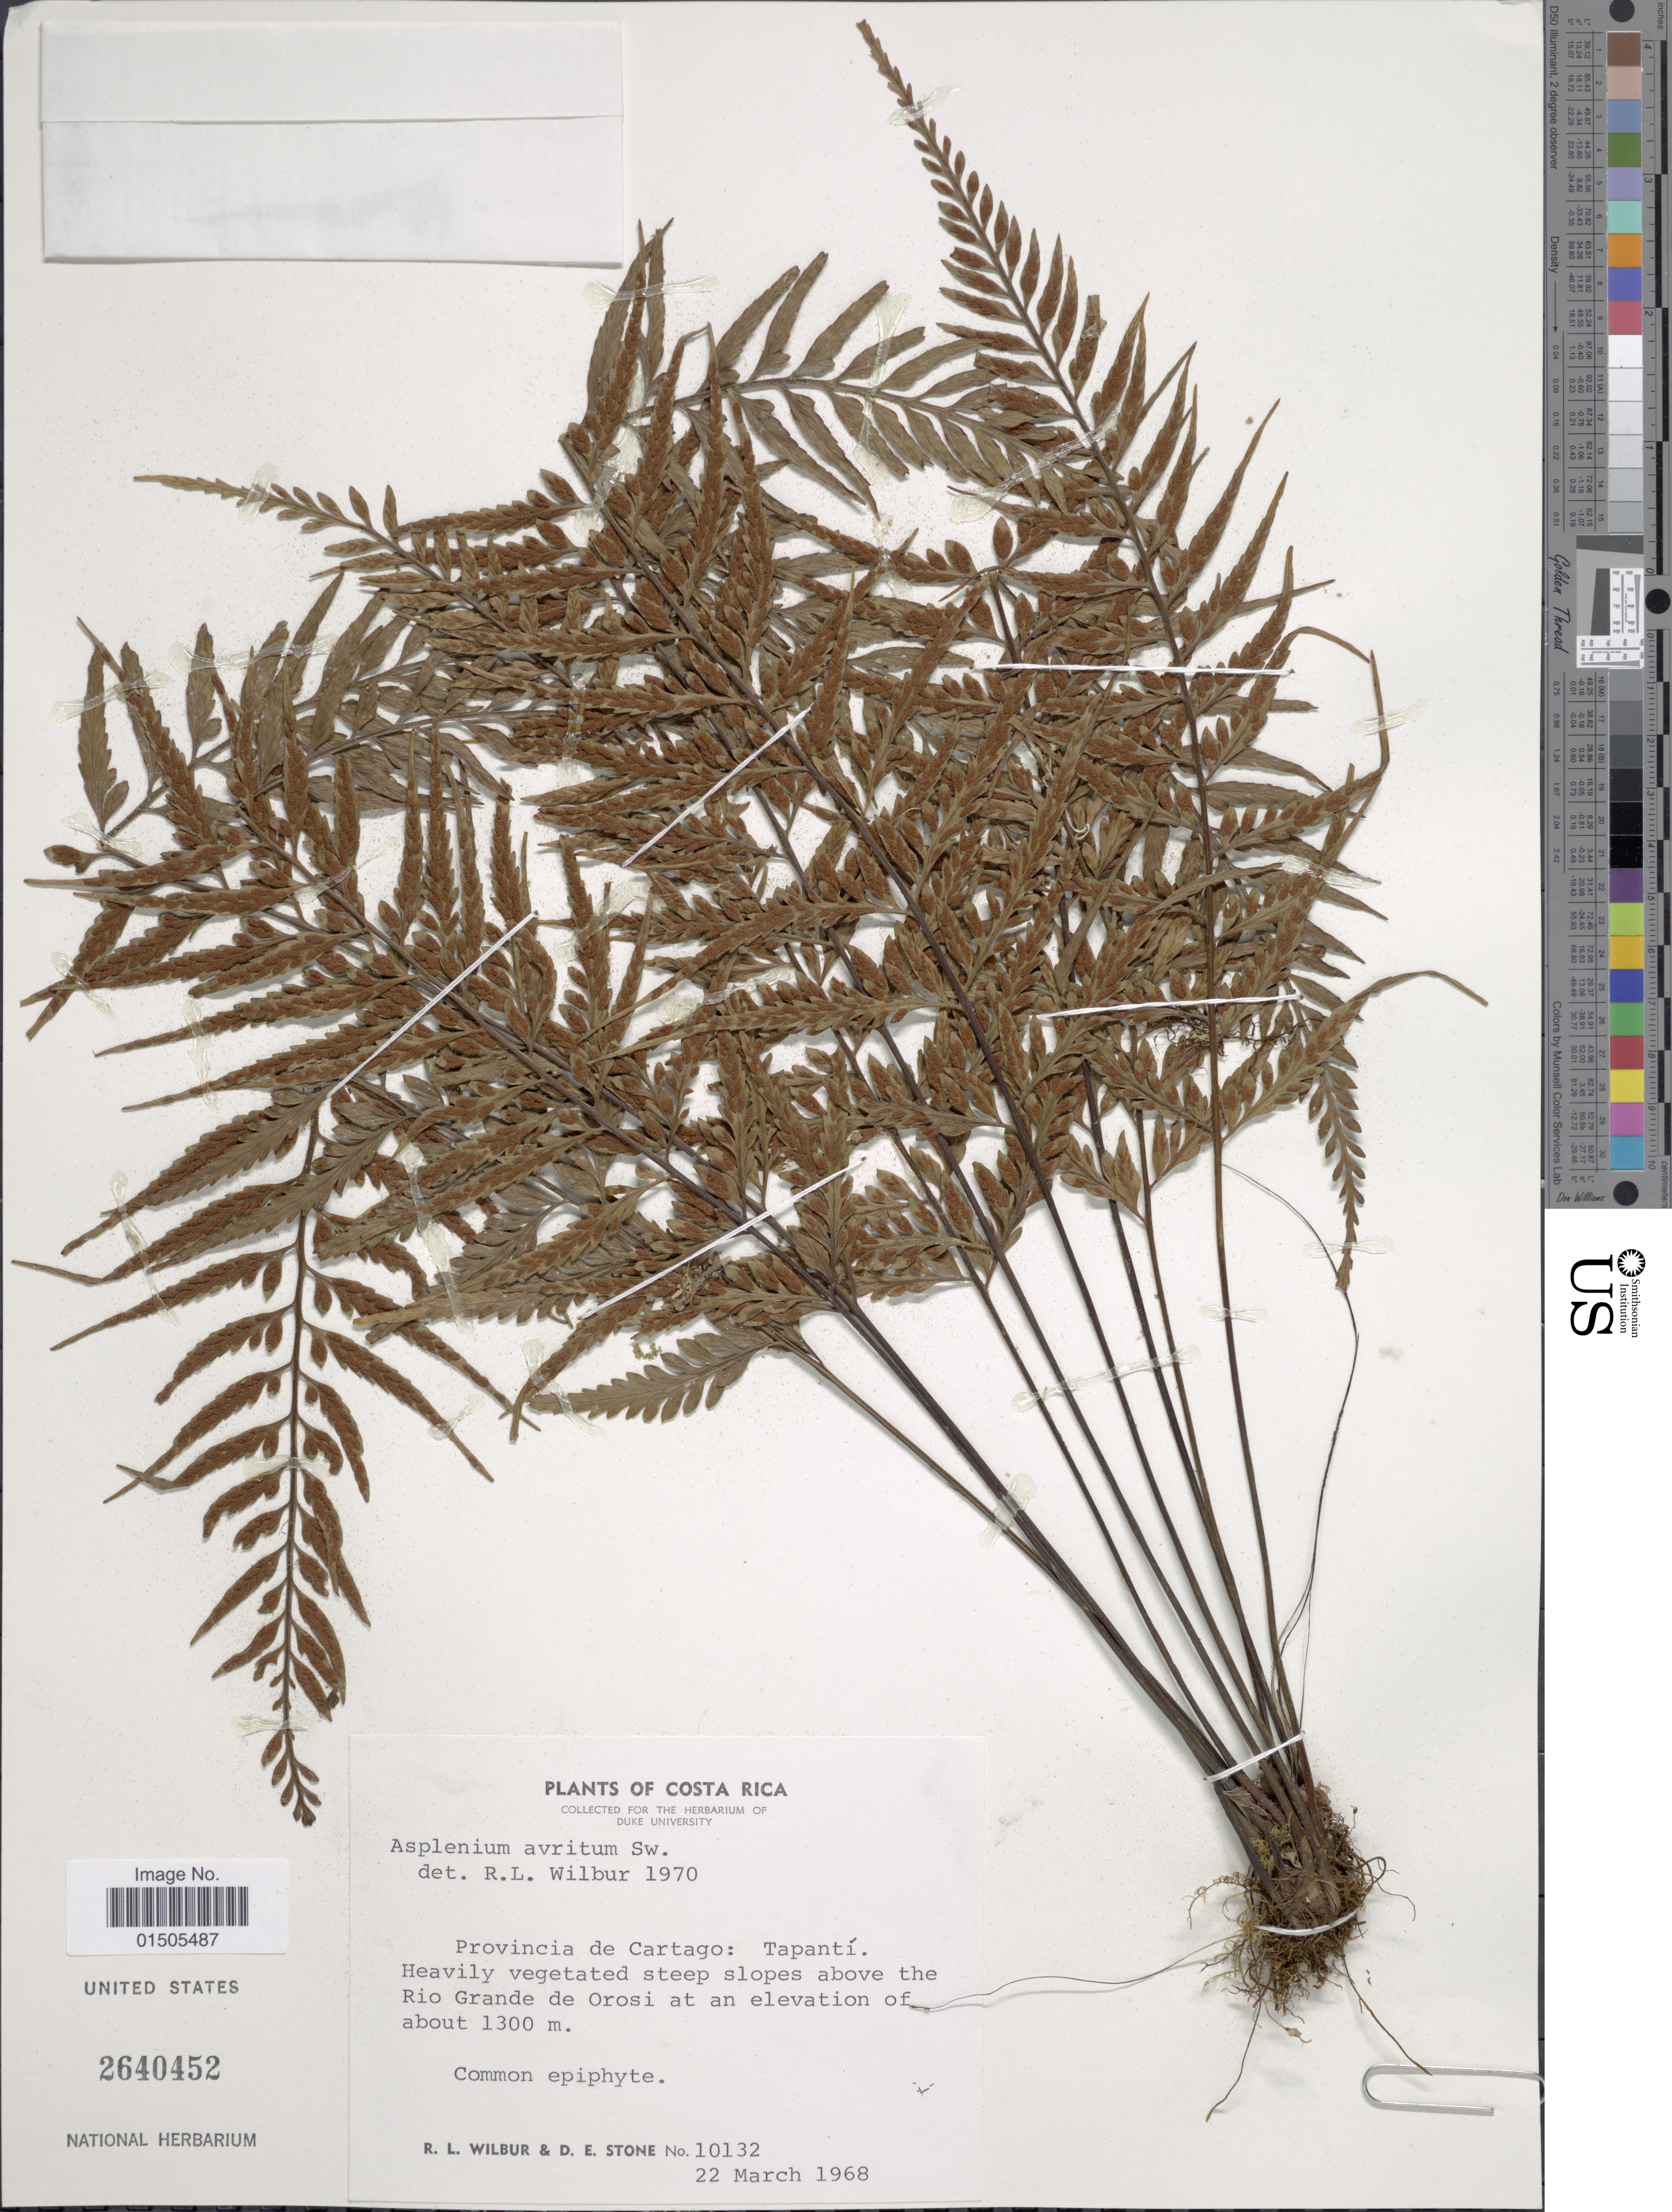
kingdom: Plantae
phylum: Tracheophyta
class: Polypodiopsida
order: Polypodiales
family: Aspleniaceae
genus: Asplenium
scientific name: Asplenium auritum var. moritzianum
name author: Hieron.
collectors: R. L. Wilbur & D. E. Stone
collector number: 10132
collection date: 1968-03-22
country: Costa Rica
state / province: Cartago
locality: Tapanti, Heavily vegetated steep slopes above the Rio Grande de Orosi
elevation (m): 1300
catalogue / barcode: US 2640452